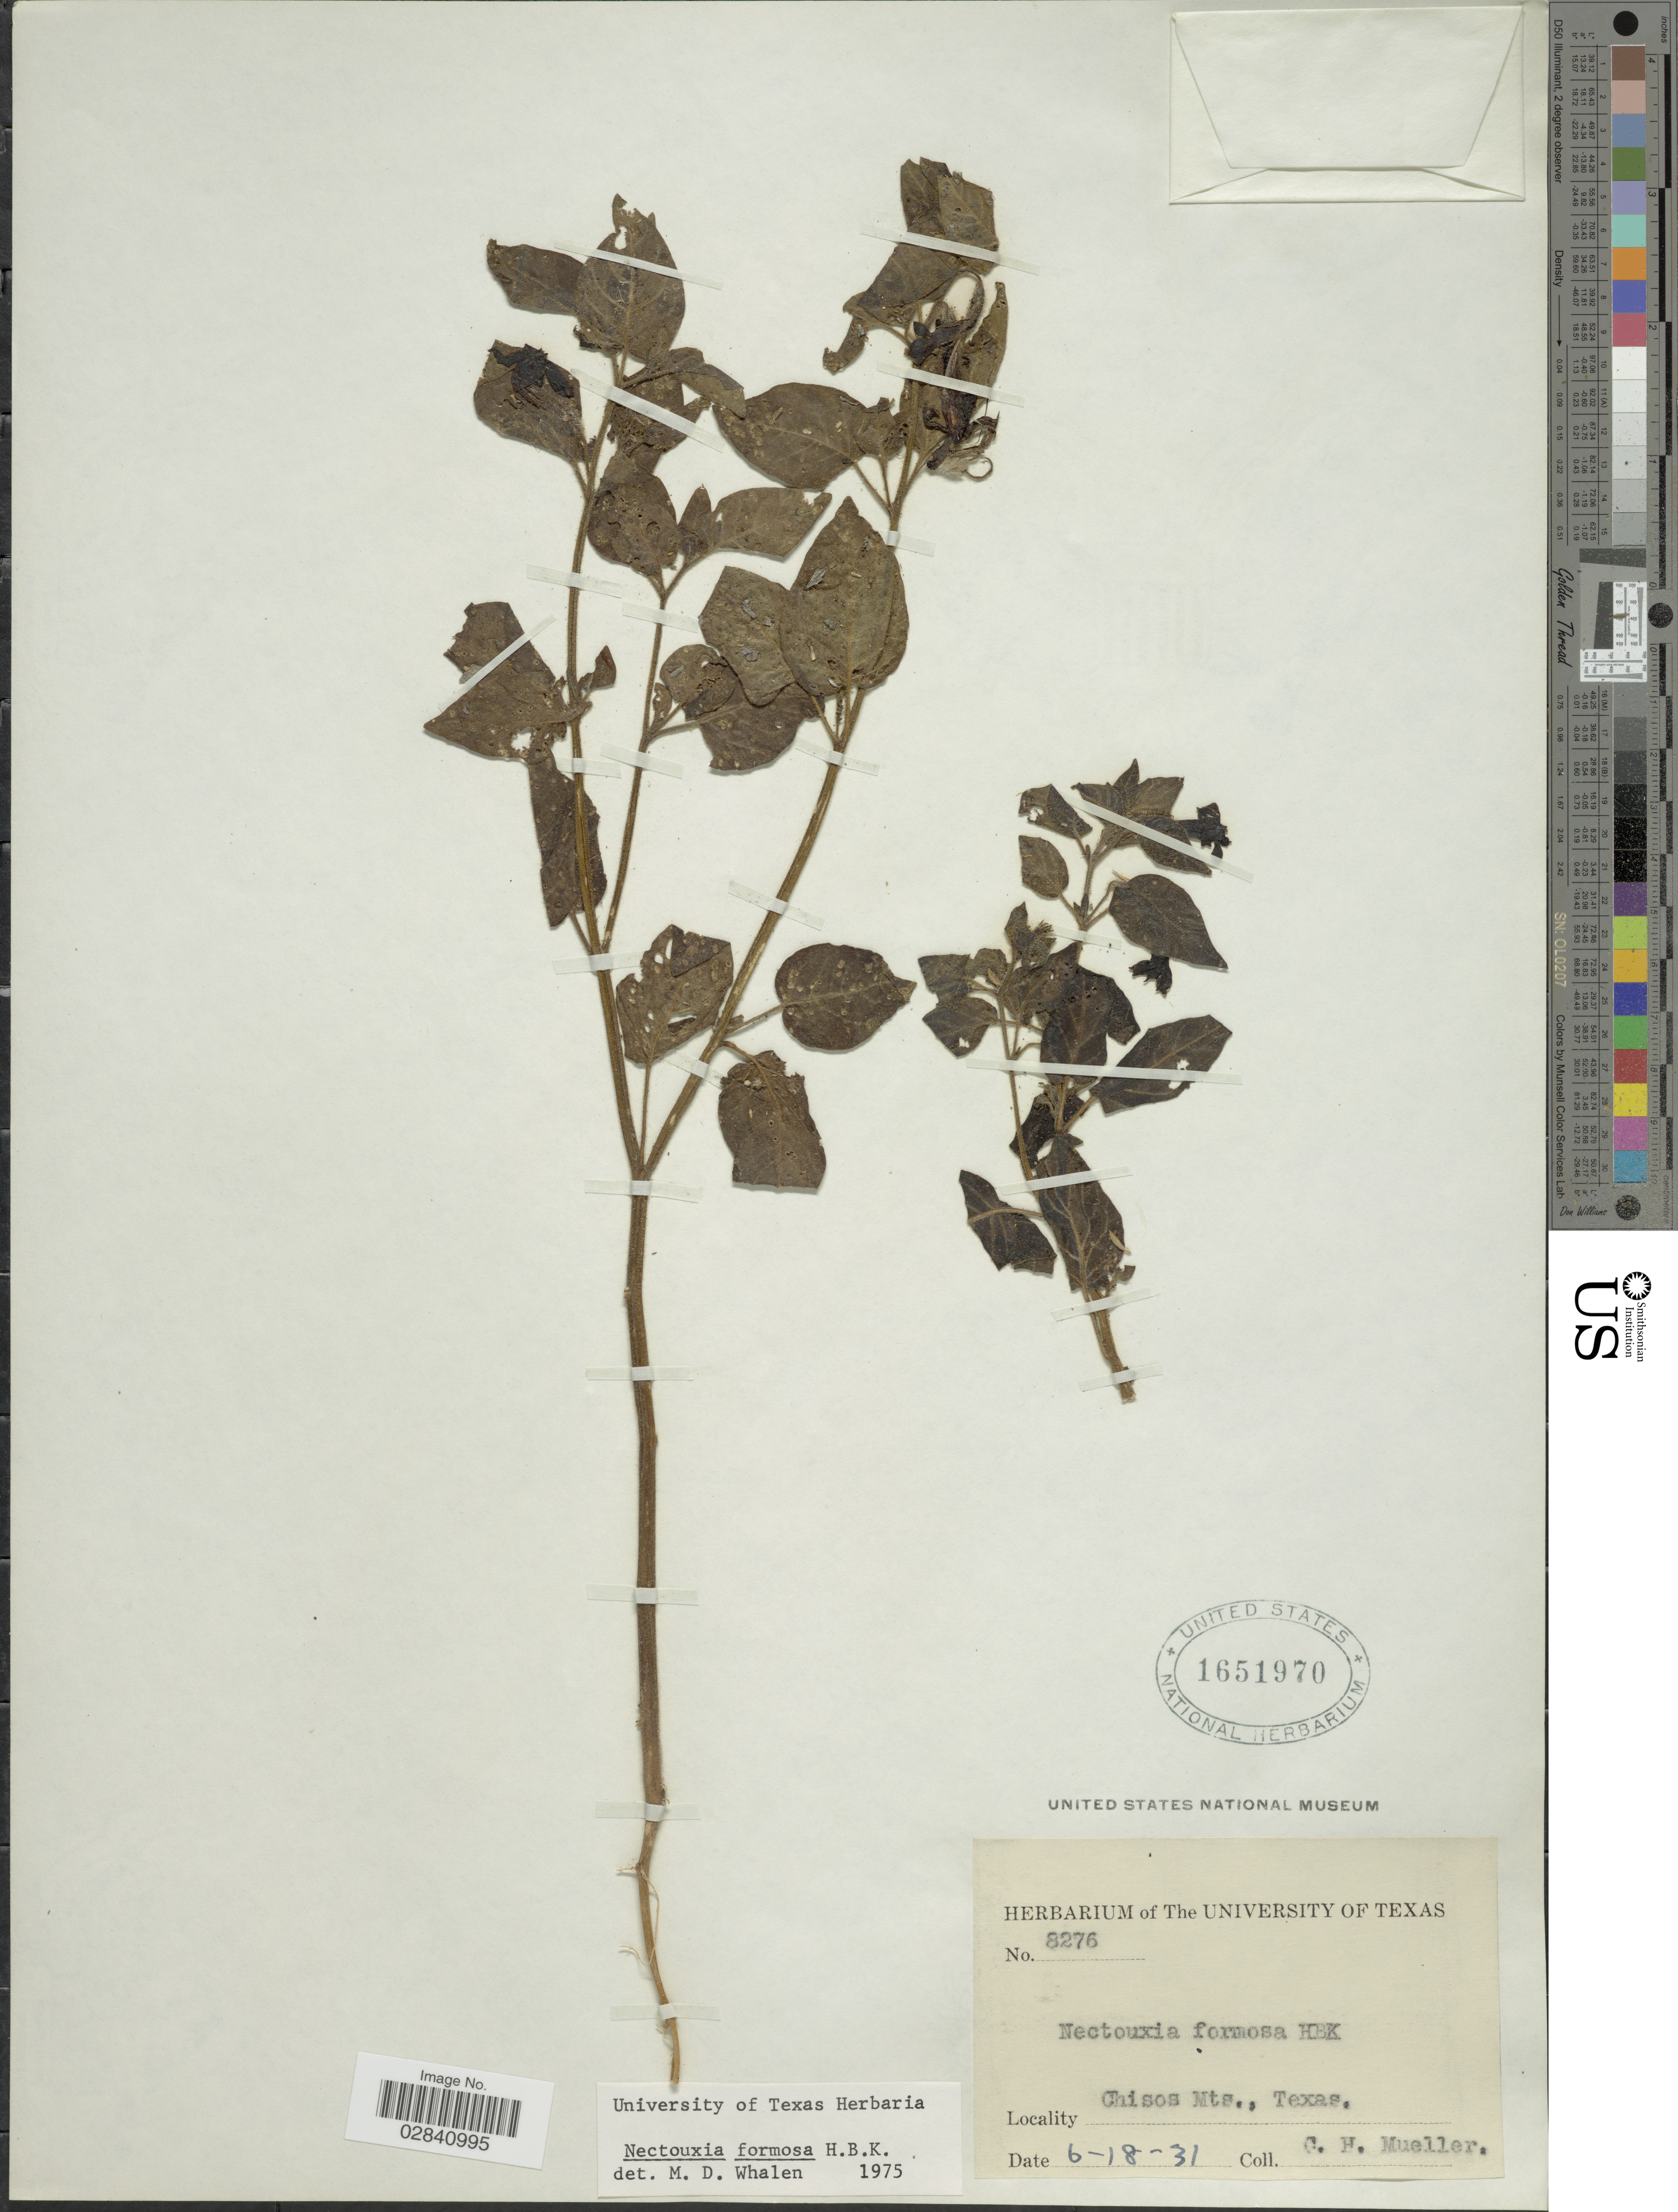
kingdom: Plantae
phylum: Tracheophyta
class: Magnoliopsida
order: Solanales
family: Solanaceae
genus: Nectouxia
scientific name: Nectouxia formosa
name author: Kunth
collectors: C. H. Mueller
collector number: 8276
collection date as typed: Transcribed d/m/y: 18/6/31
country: United States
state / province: Texas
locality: Chisos Mts.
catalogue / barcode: US 1651970